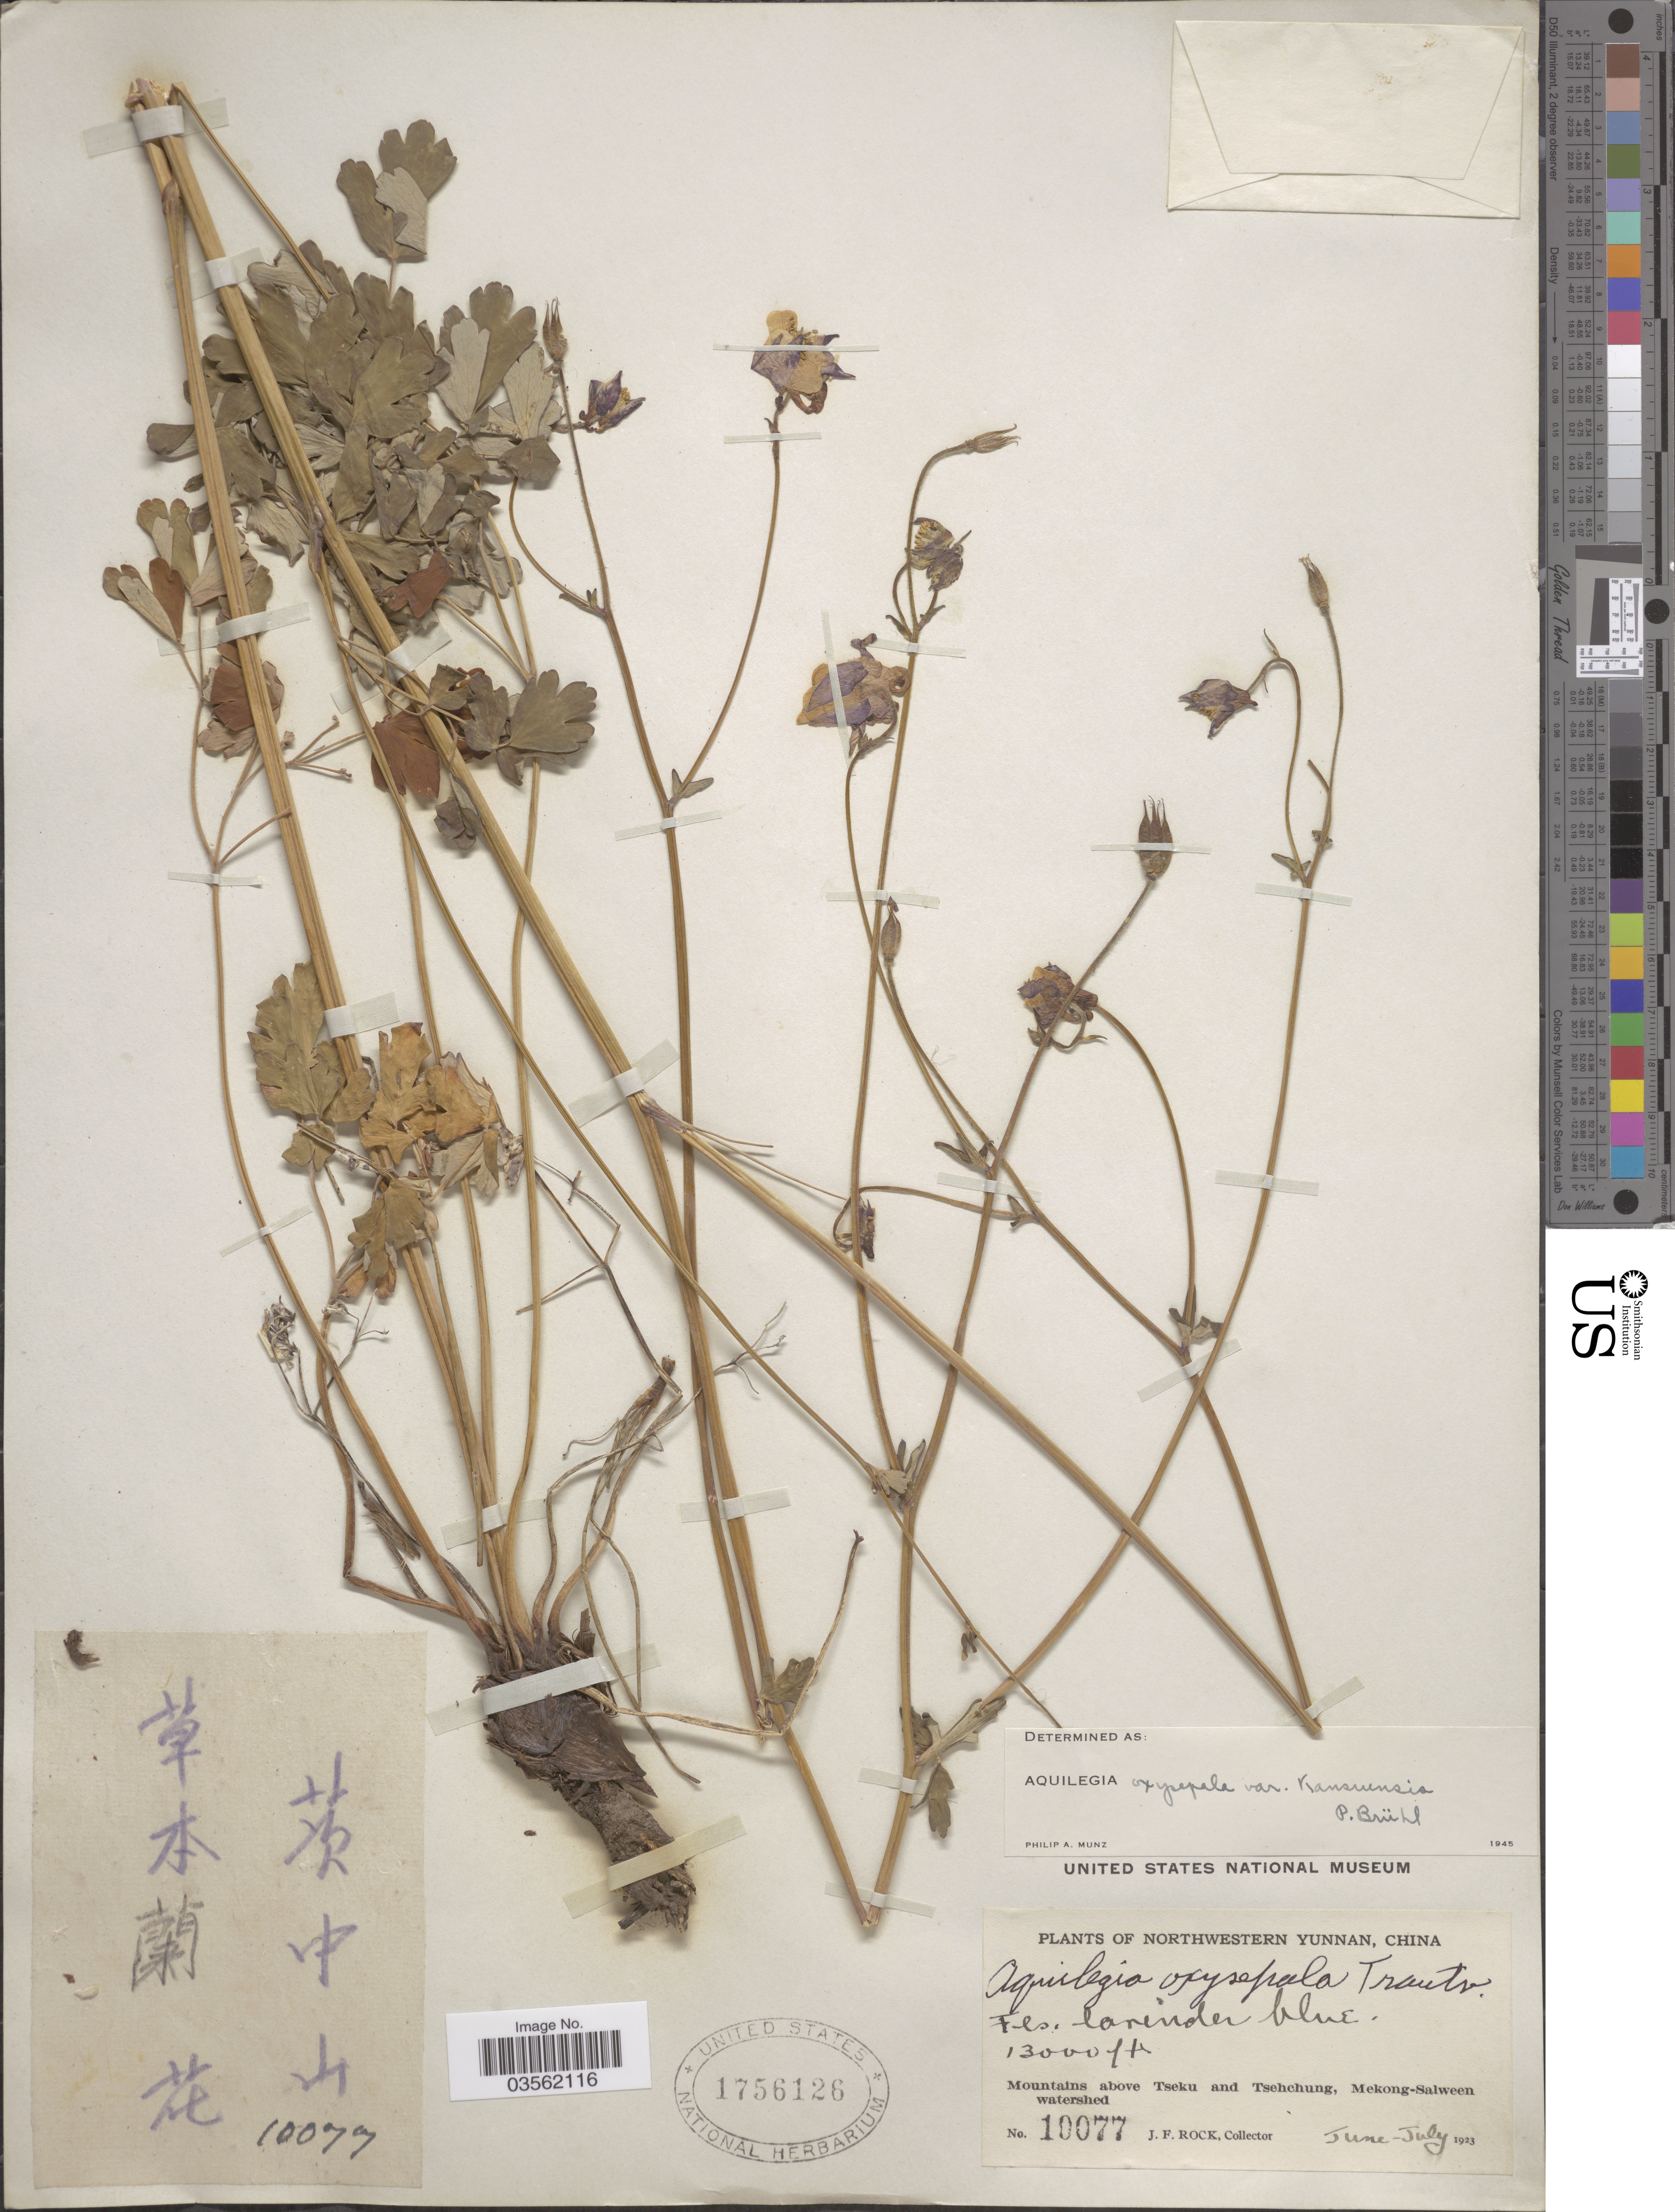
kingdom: Plantae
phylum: Tracheophyta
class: Magnoliopsida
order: Ranunculales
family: Ranunculaceae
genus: Aquilegia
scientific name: Aquilegia oxysepala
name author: Trautv. & C.A. Mey.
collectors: J. Rock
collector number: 10077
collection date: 1923-06/1923-07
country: China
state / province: Yunnan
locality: Northwestern Yunnan. Mountains above Tseku and Tsehchung, Mekong-Salween watershed.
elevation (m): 3962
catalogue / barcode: US 1756126